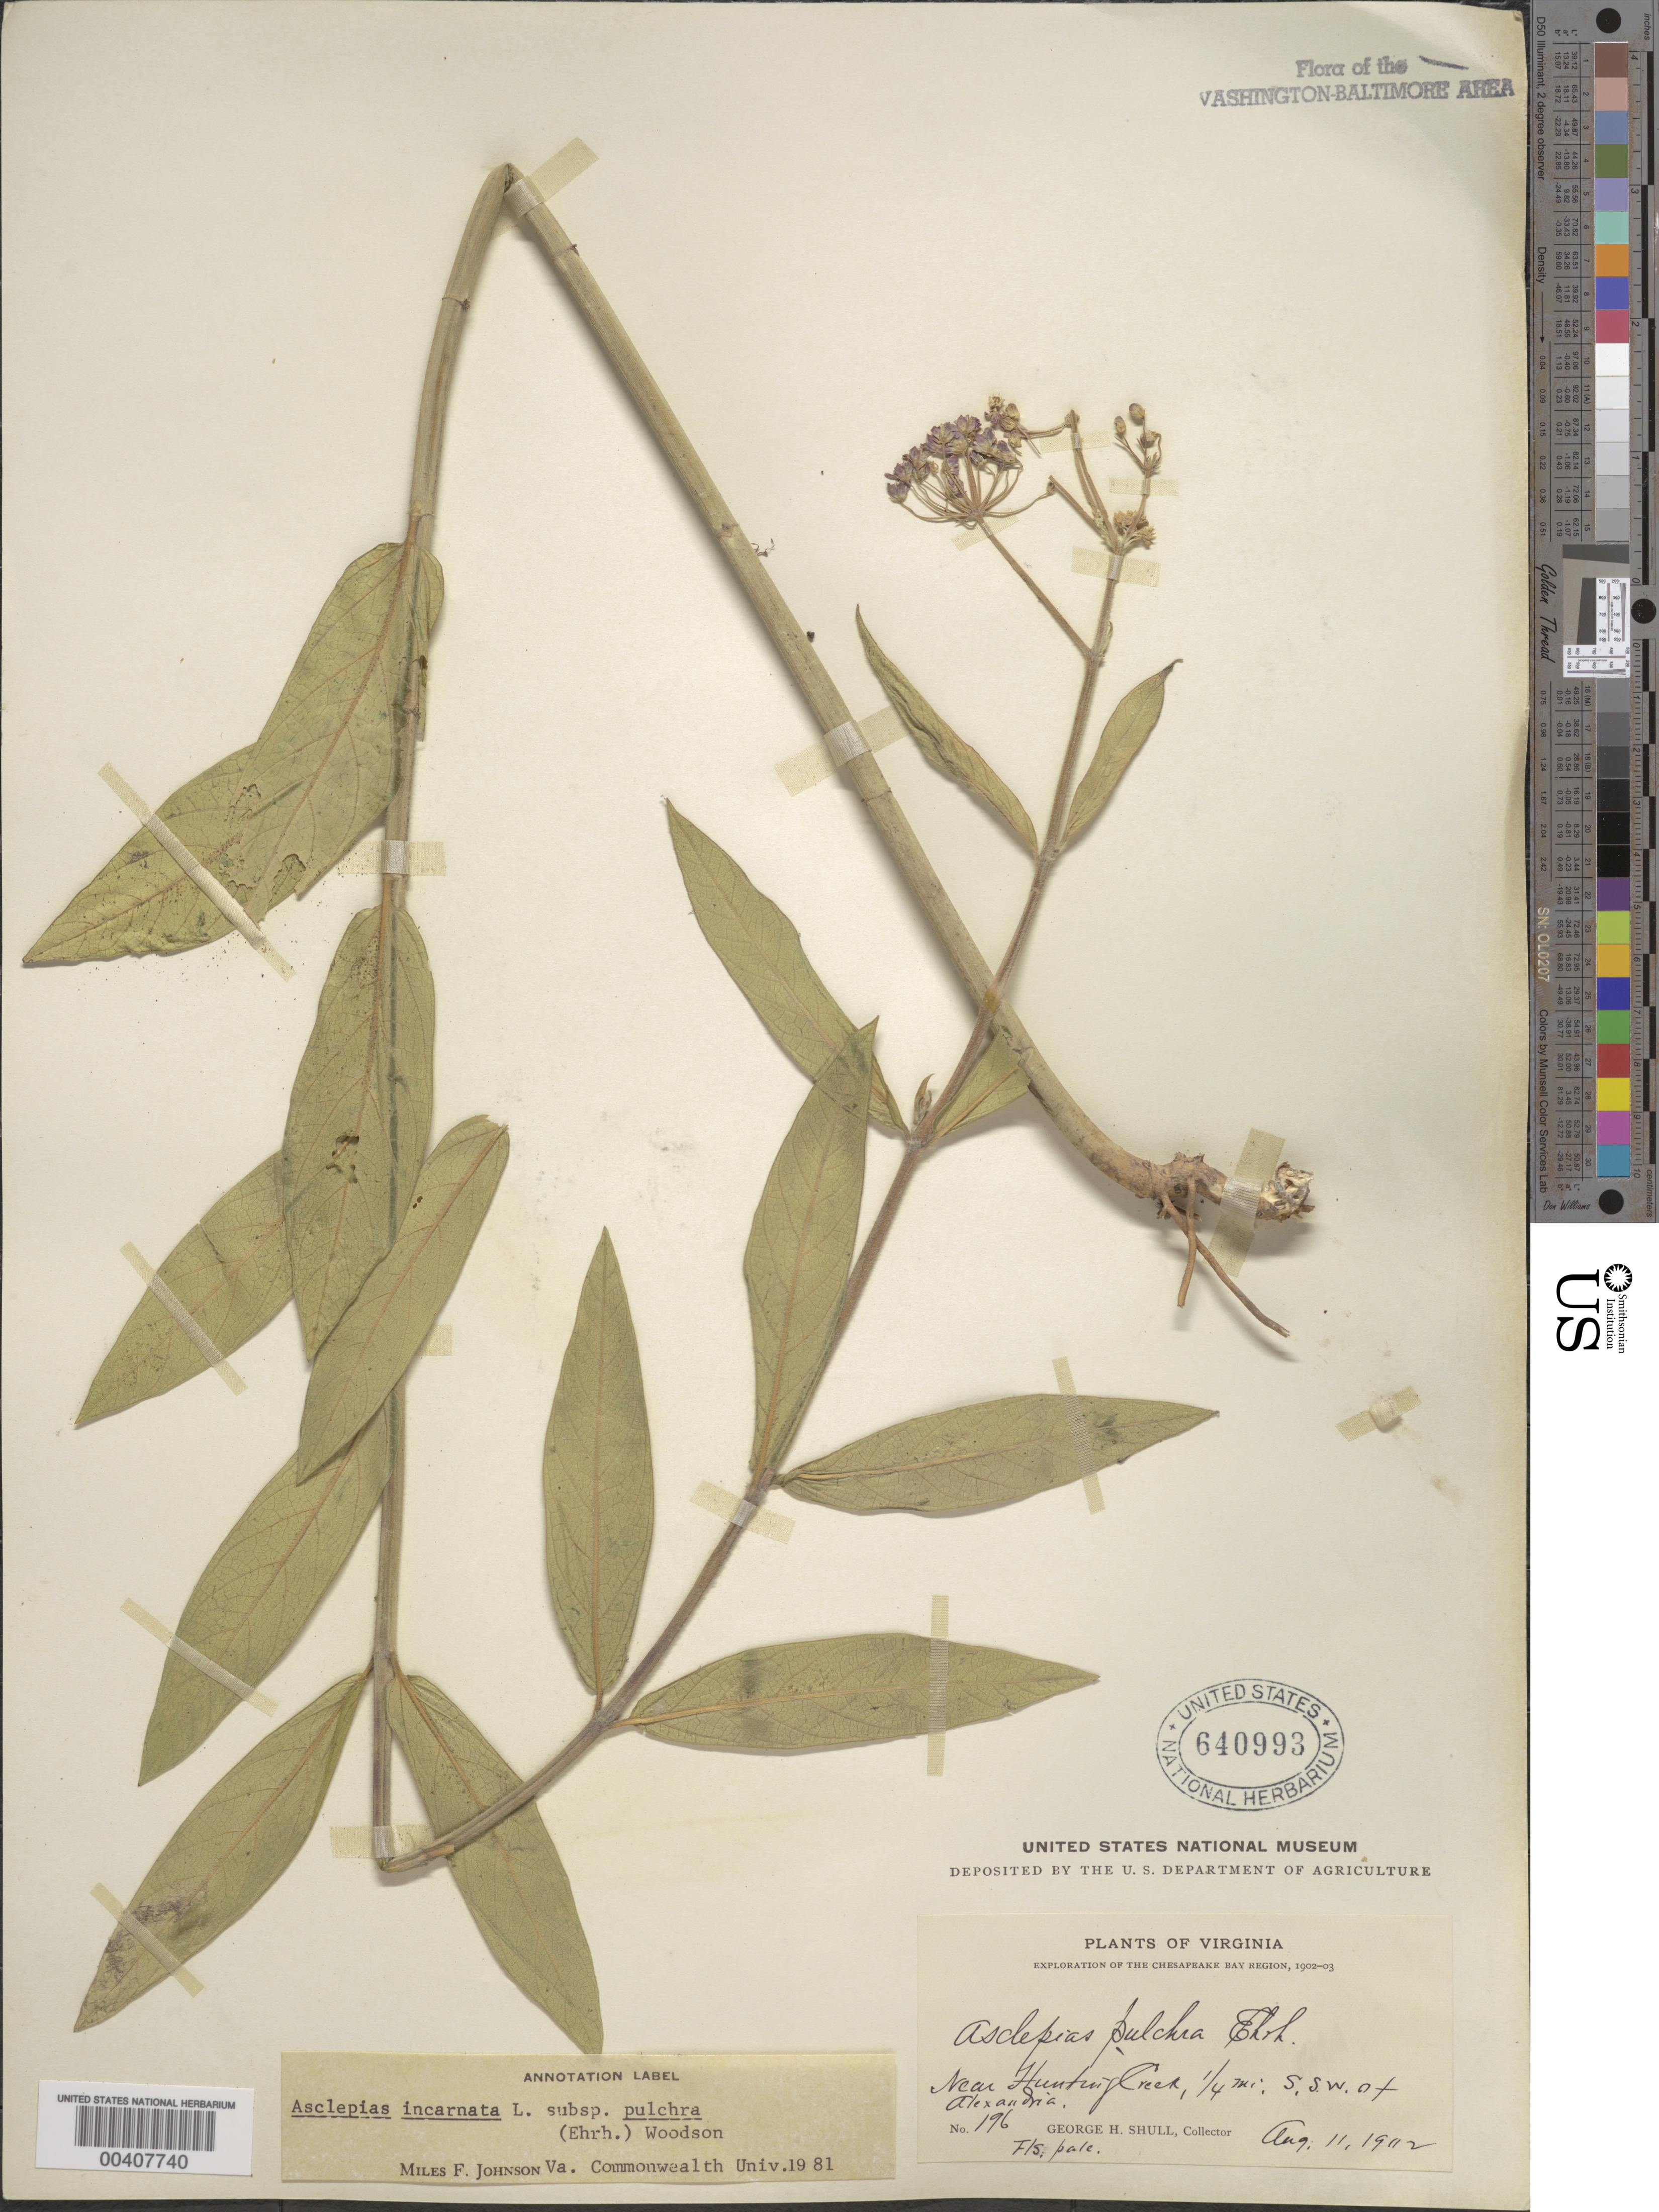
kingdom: Plantae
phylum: Tracheophyta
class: Magnoliopsida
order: Gentianales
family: Apocynaceae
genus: Asclepias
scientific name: Asclepias incarnata subsp. pulchra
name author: (Ehrh. ex Willd.) Woodson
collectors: G. H. Shull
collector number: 196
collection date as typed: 11 Aug 1902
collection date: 1902-08-11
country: United States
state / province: Virginia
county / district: Fairfax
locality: Hunting Creek Area, south of Alexandria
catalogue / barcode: US 640993